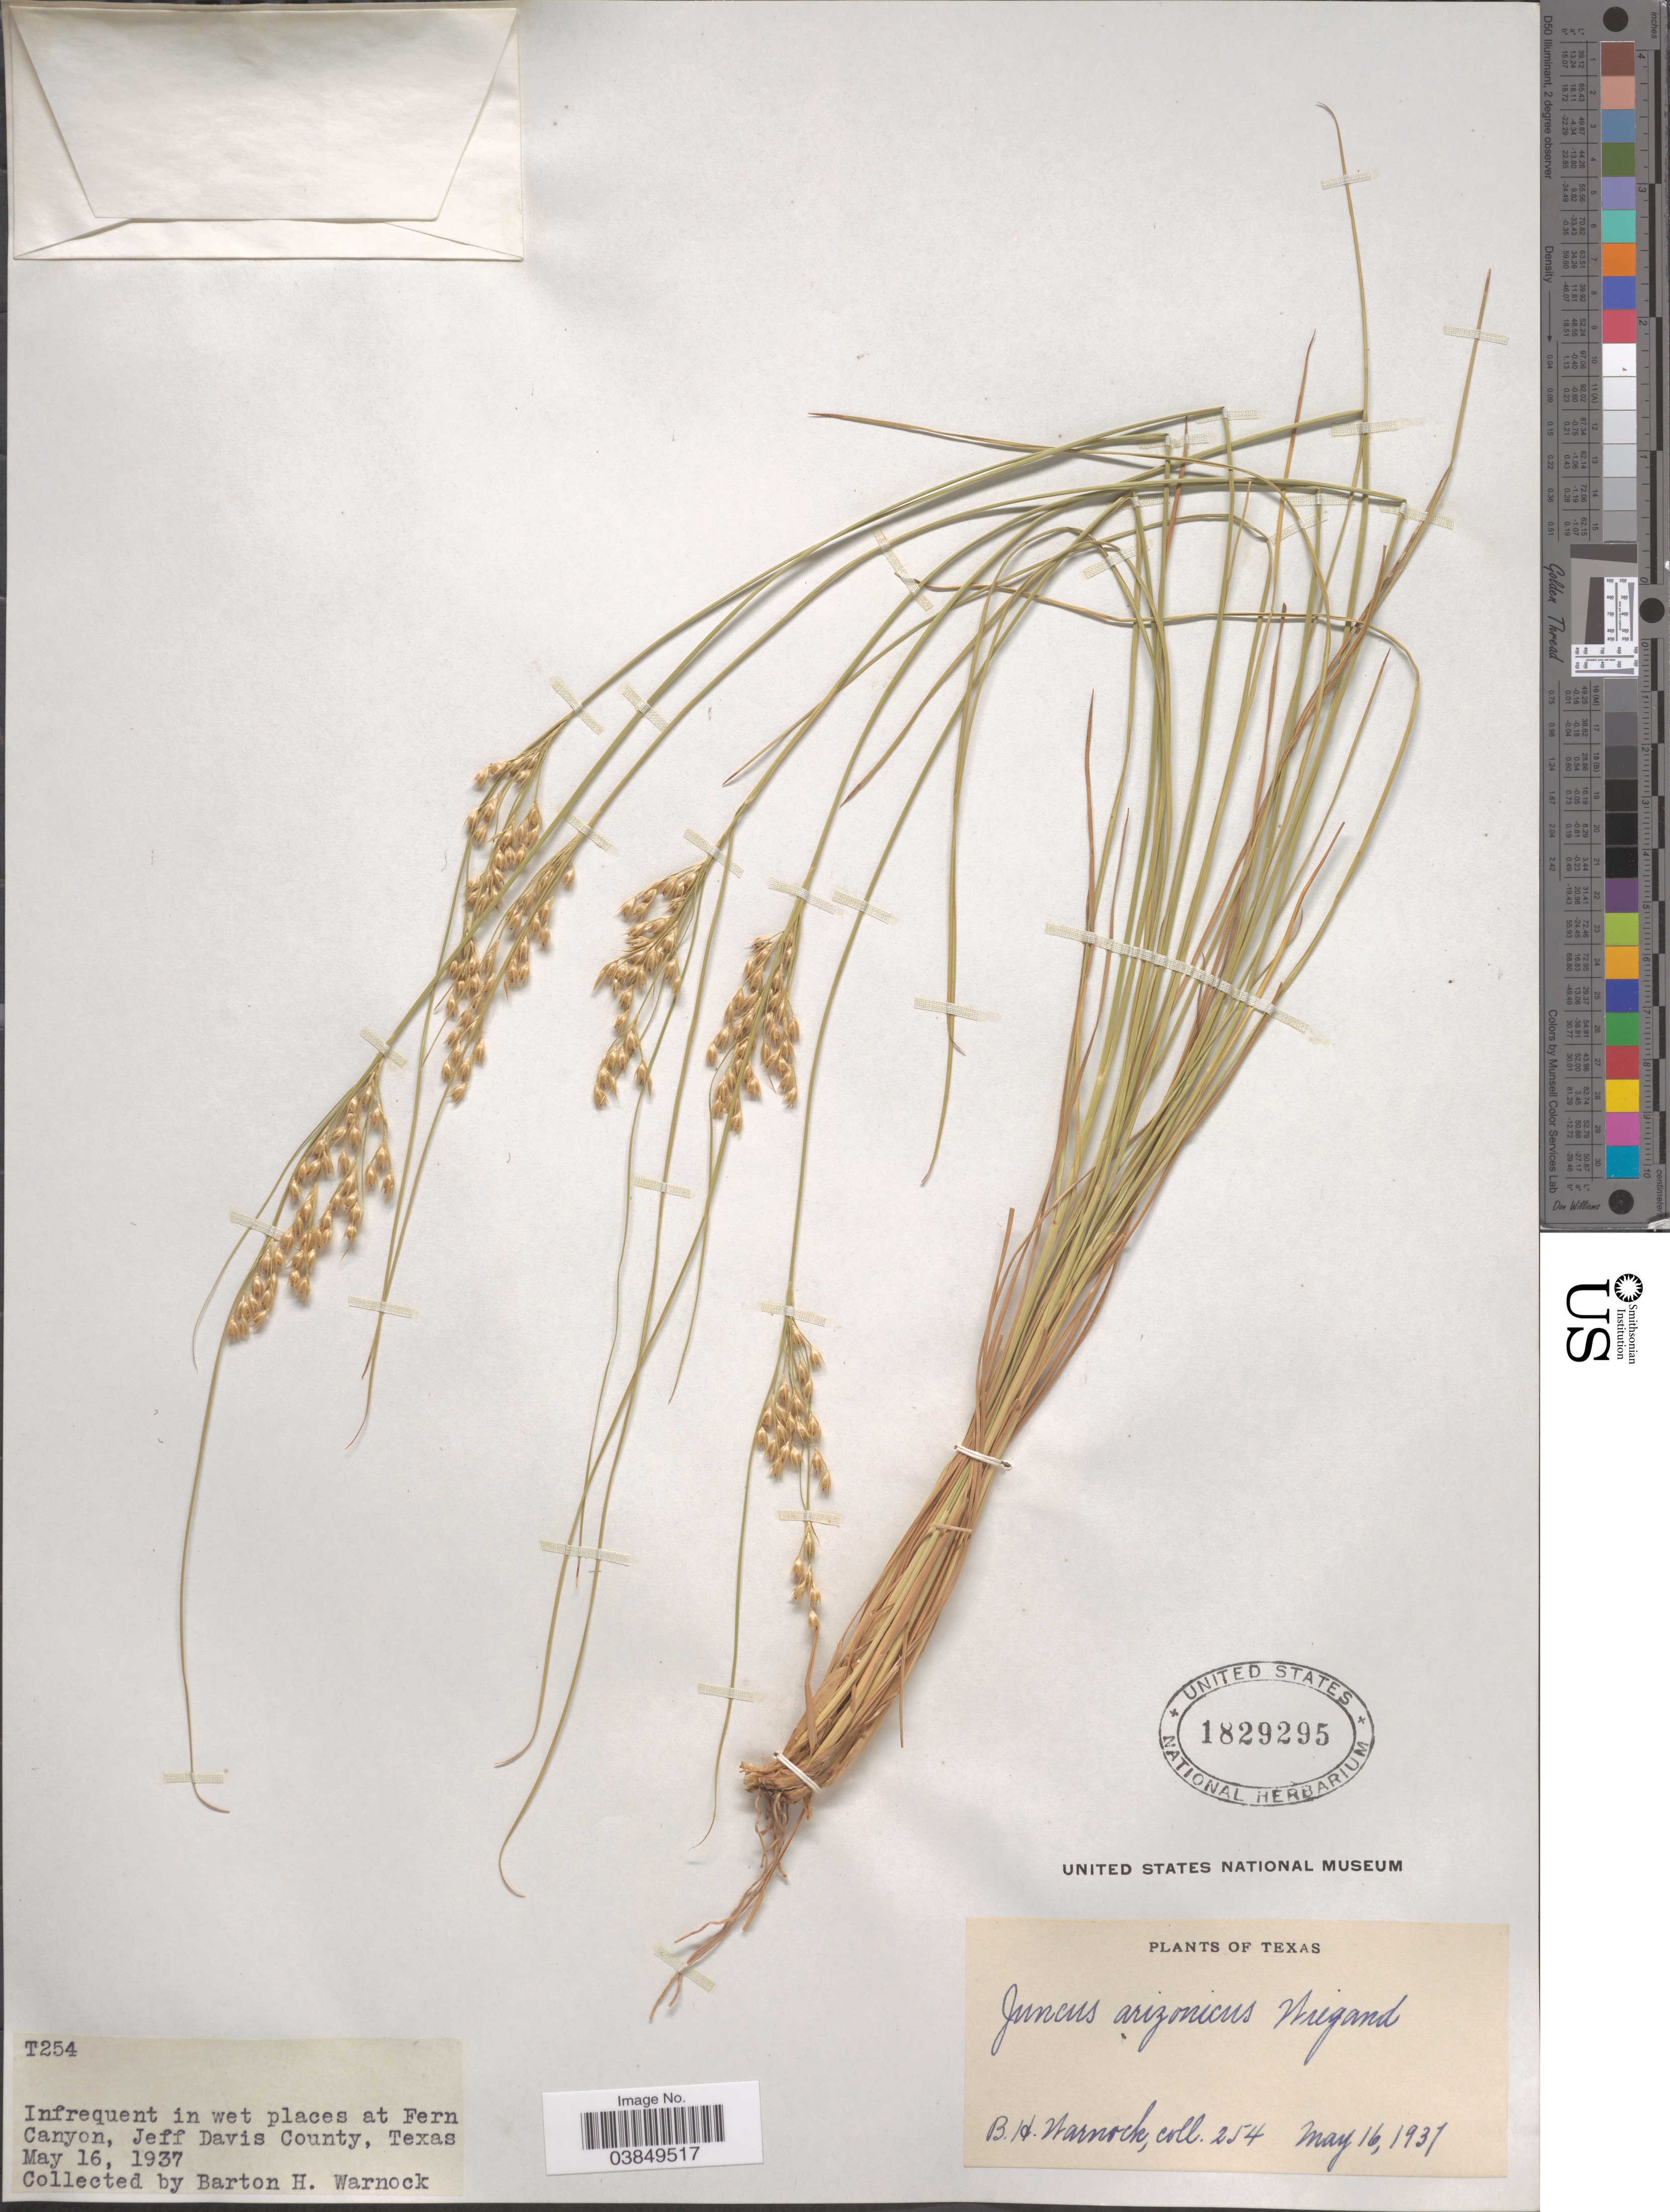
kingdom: Plantae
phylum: Tracheophyta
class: Liliopsida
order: Poales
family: Juncaceae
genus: Juncus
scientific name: Juncus arizonicus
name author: Wiegand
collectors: B. H. Warnock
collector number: T254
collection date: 1937-05-16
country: United States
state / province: Texas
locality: Fern Canyon, Jeff Davis County.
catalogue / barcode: US 1829295